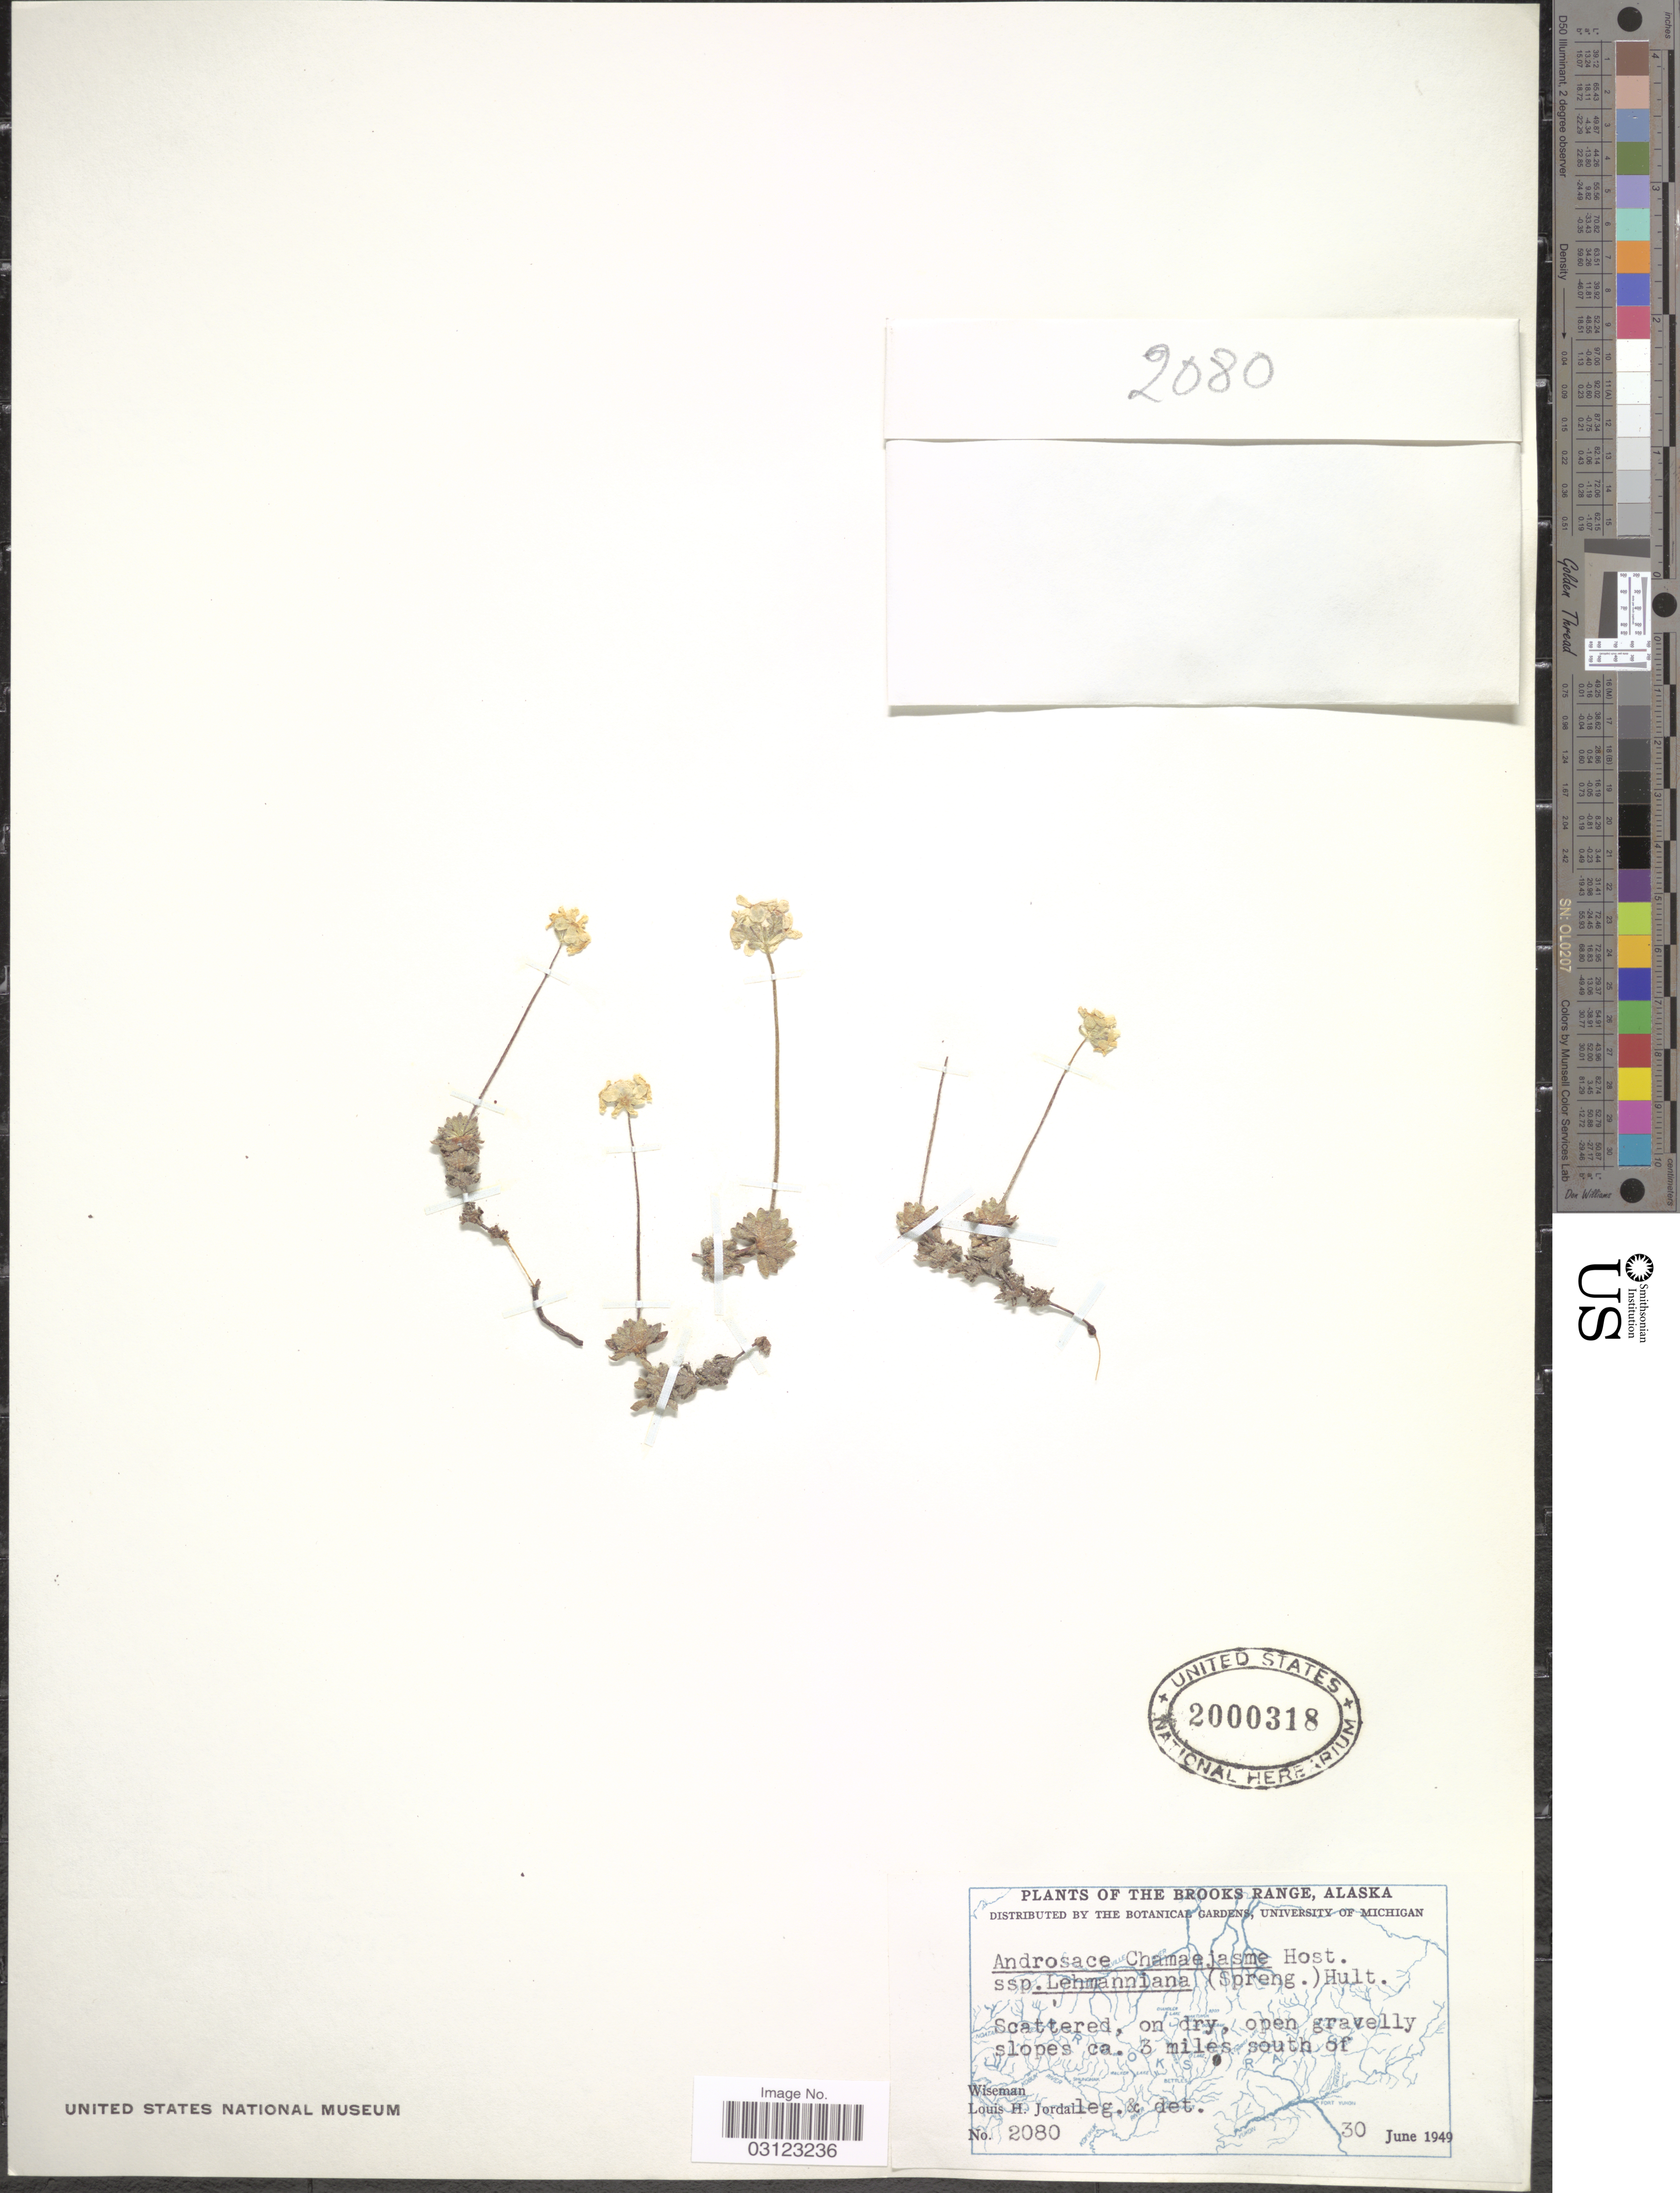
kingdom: Plantae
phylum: Tracheophyta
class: Magnoliopsida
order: Ericales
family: Primulaceae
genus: Androsace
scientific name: Androsace chamaejasme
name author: Wulfen ex Host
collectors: L. Jordal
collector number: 2080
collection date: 1949-06-30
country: United States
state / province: Alaska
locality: The Brooks Range. Slopes ca. 3 miles south of Wiseman.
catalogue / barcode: US 2000318